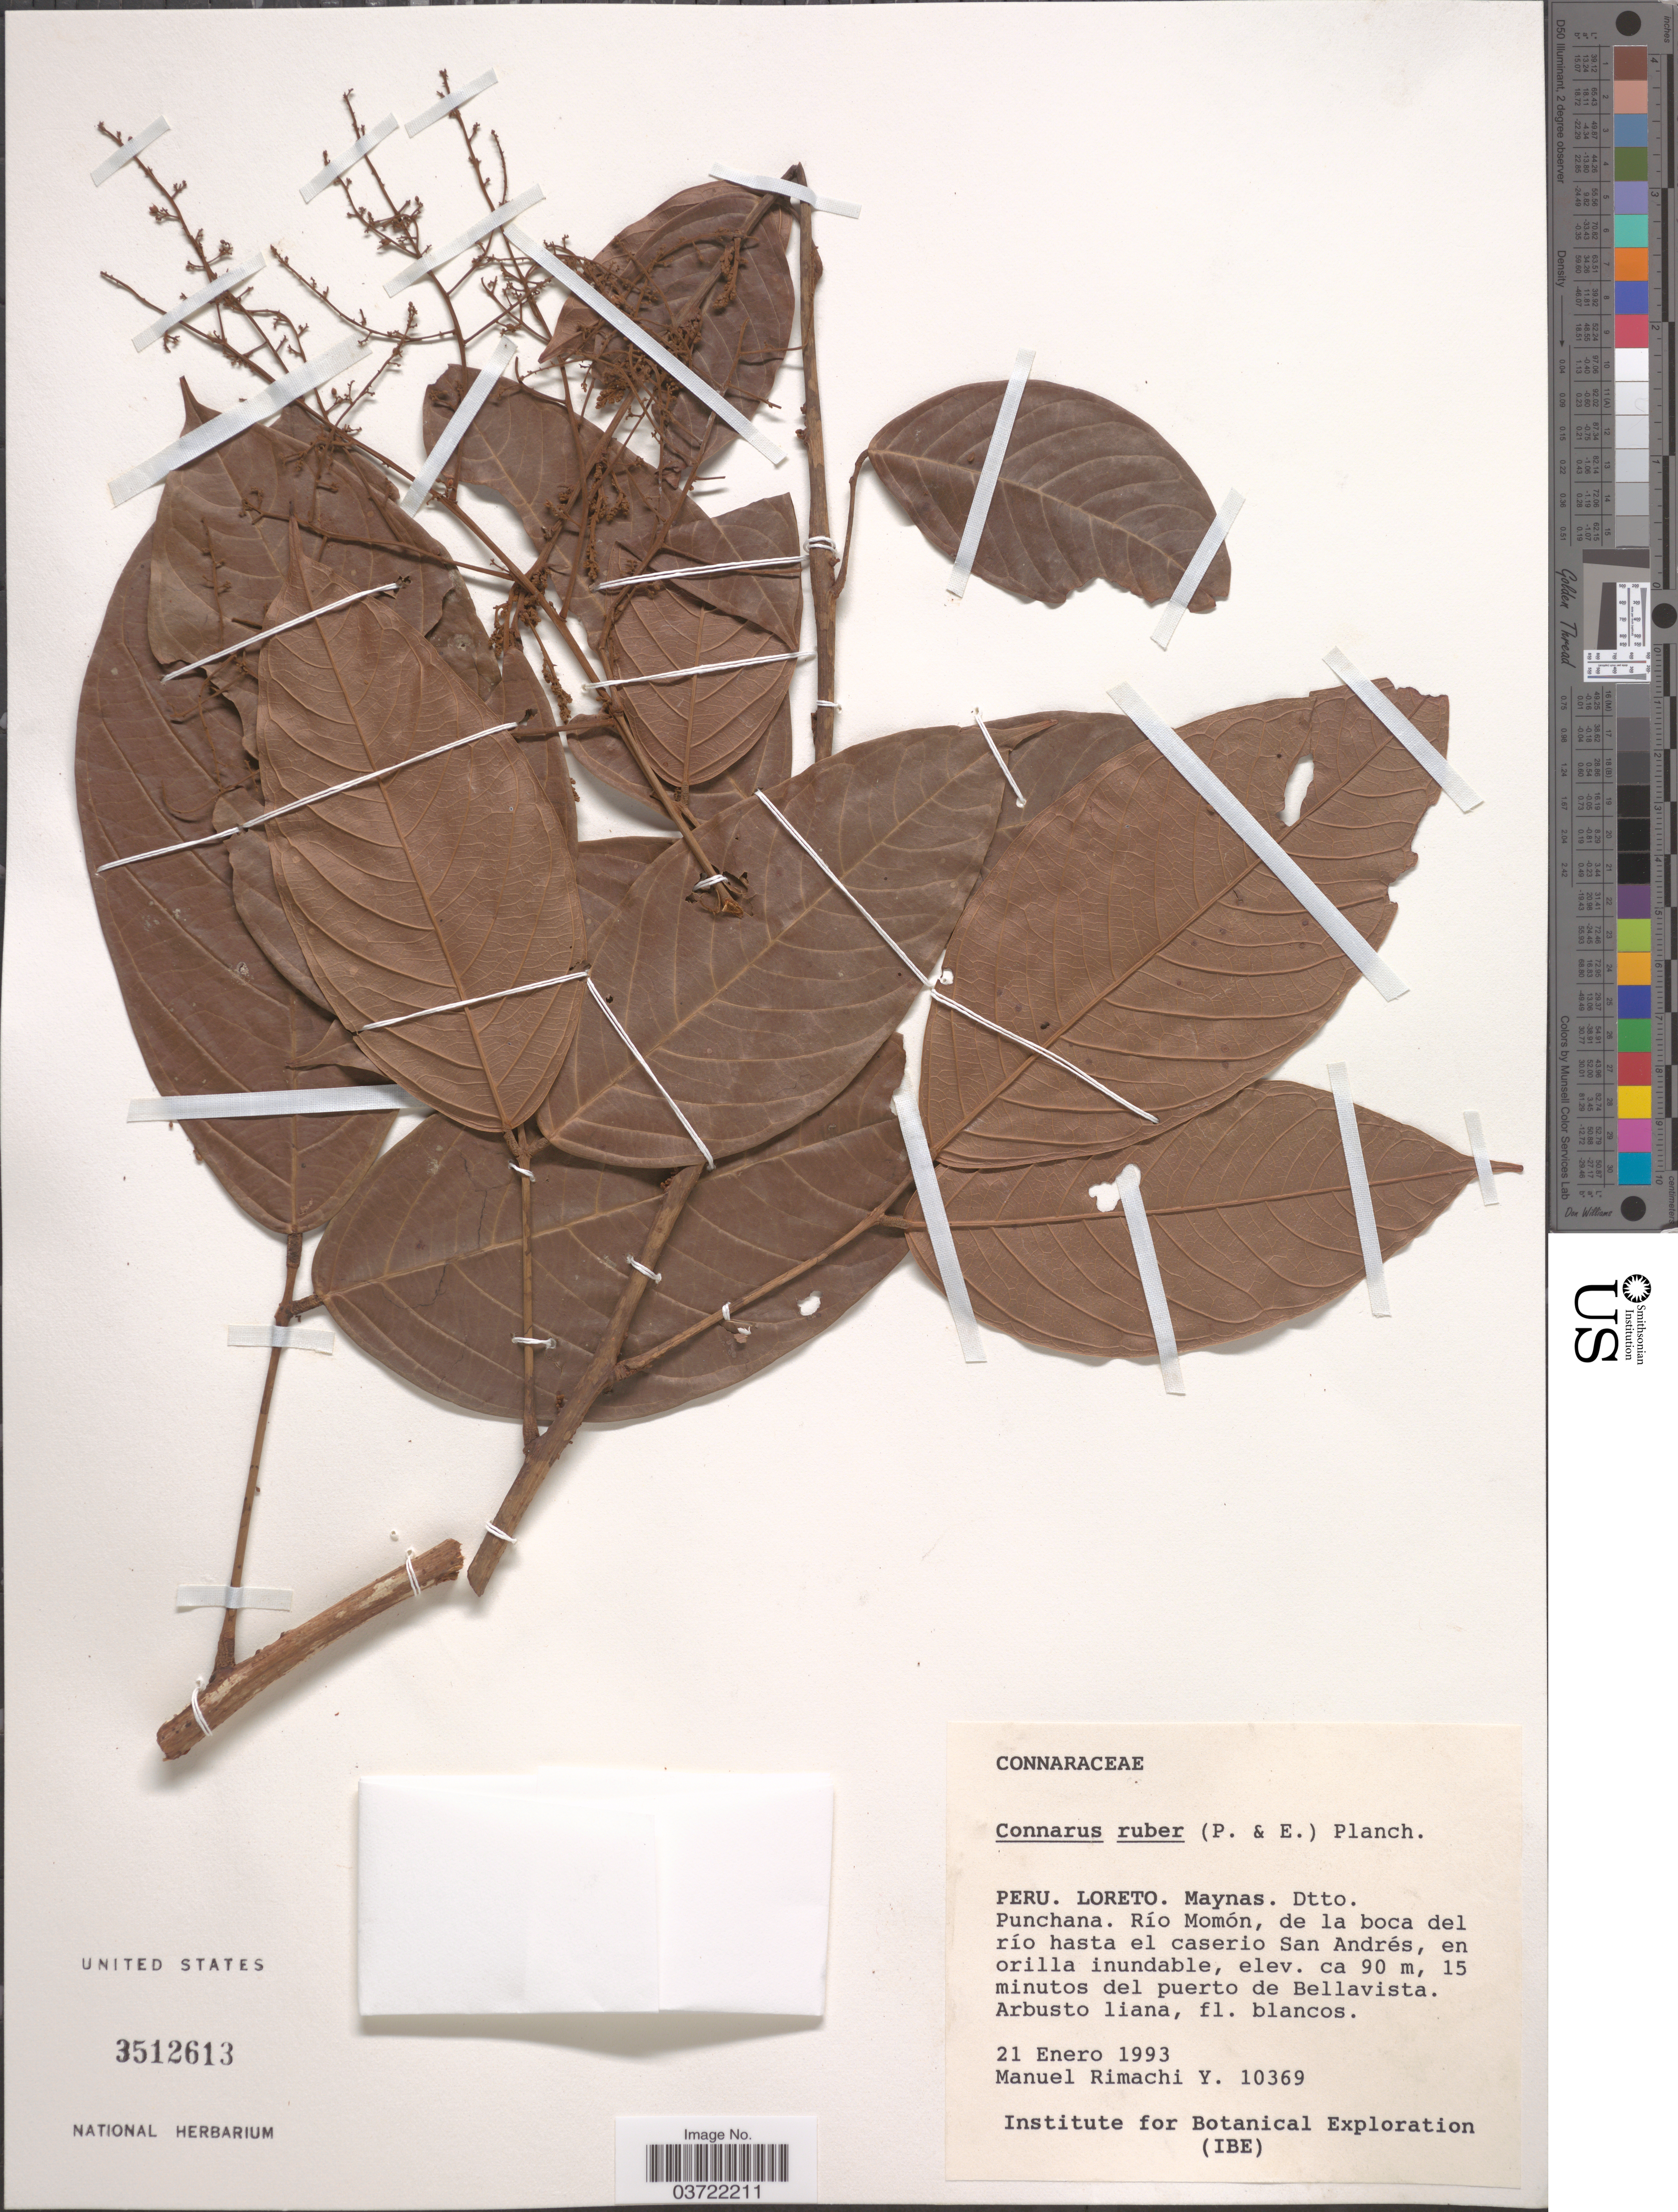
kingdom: Plantae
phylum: Tracheophyta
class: Magnoliopsida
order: Oxalidales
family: Connaraceae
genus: Connarus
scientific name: Connarus ruber var. ruber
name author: (Poepp. & Endl.) Planch.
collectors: M. Rimachi Y.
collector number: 10369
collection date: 1993-01-21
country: Peru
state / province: Loreto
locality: Maynas. Dtto. Punchana. Río Momón, de la boca del río hasta el caserio San Andrés, en orilla inundable.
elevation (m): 90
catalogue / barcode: US 3512613